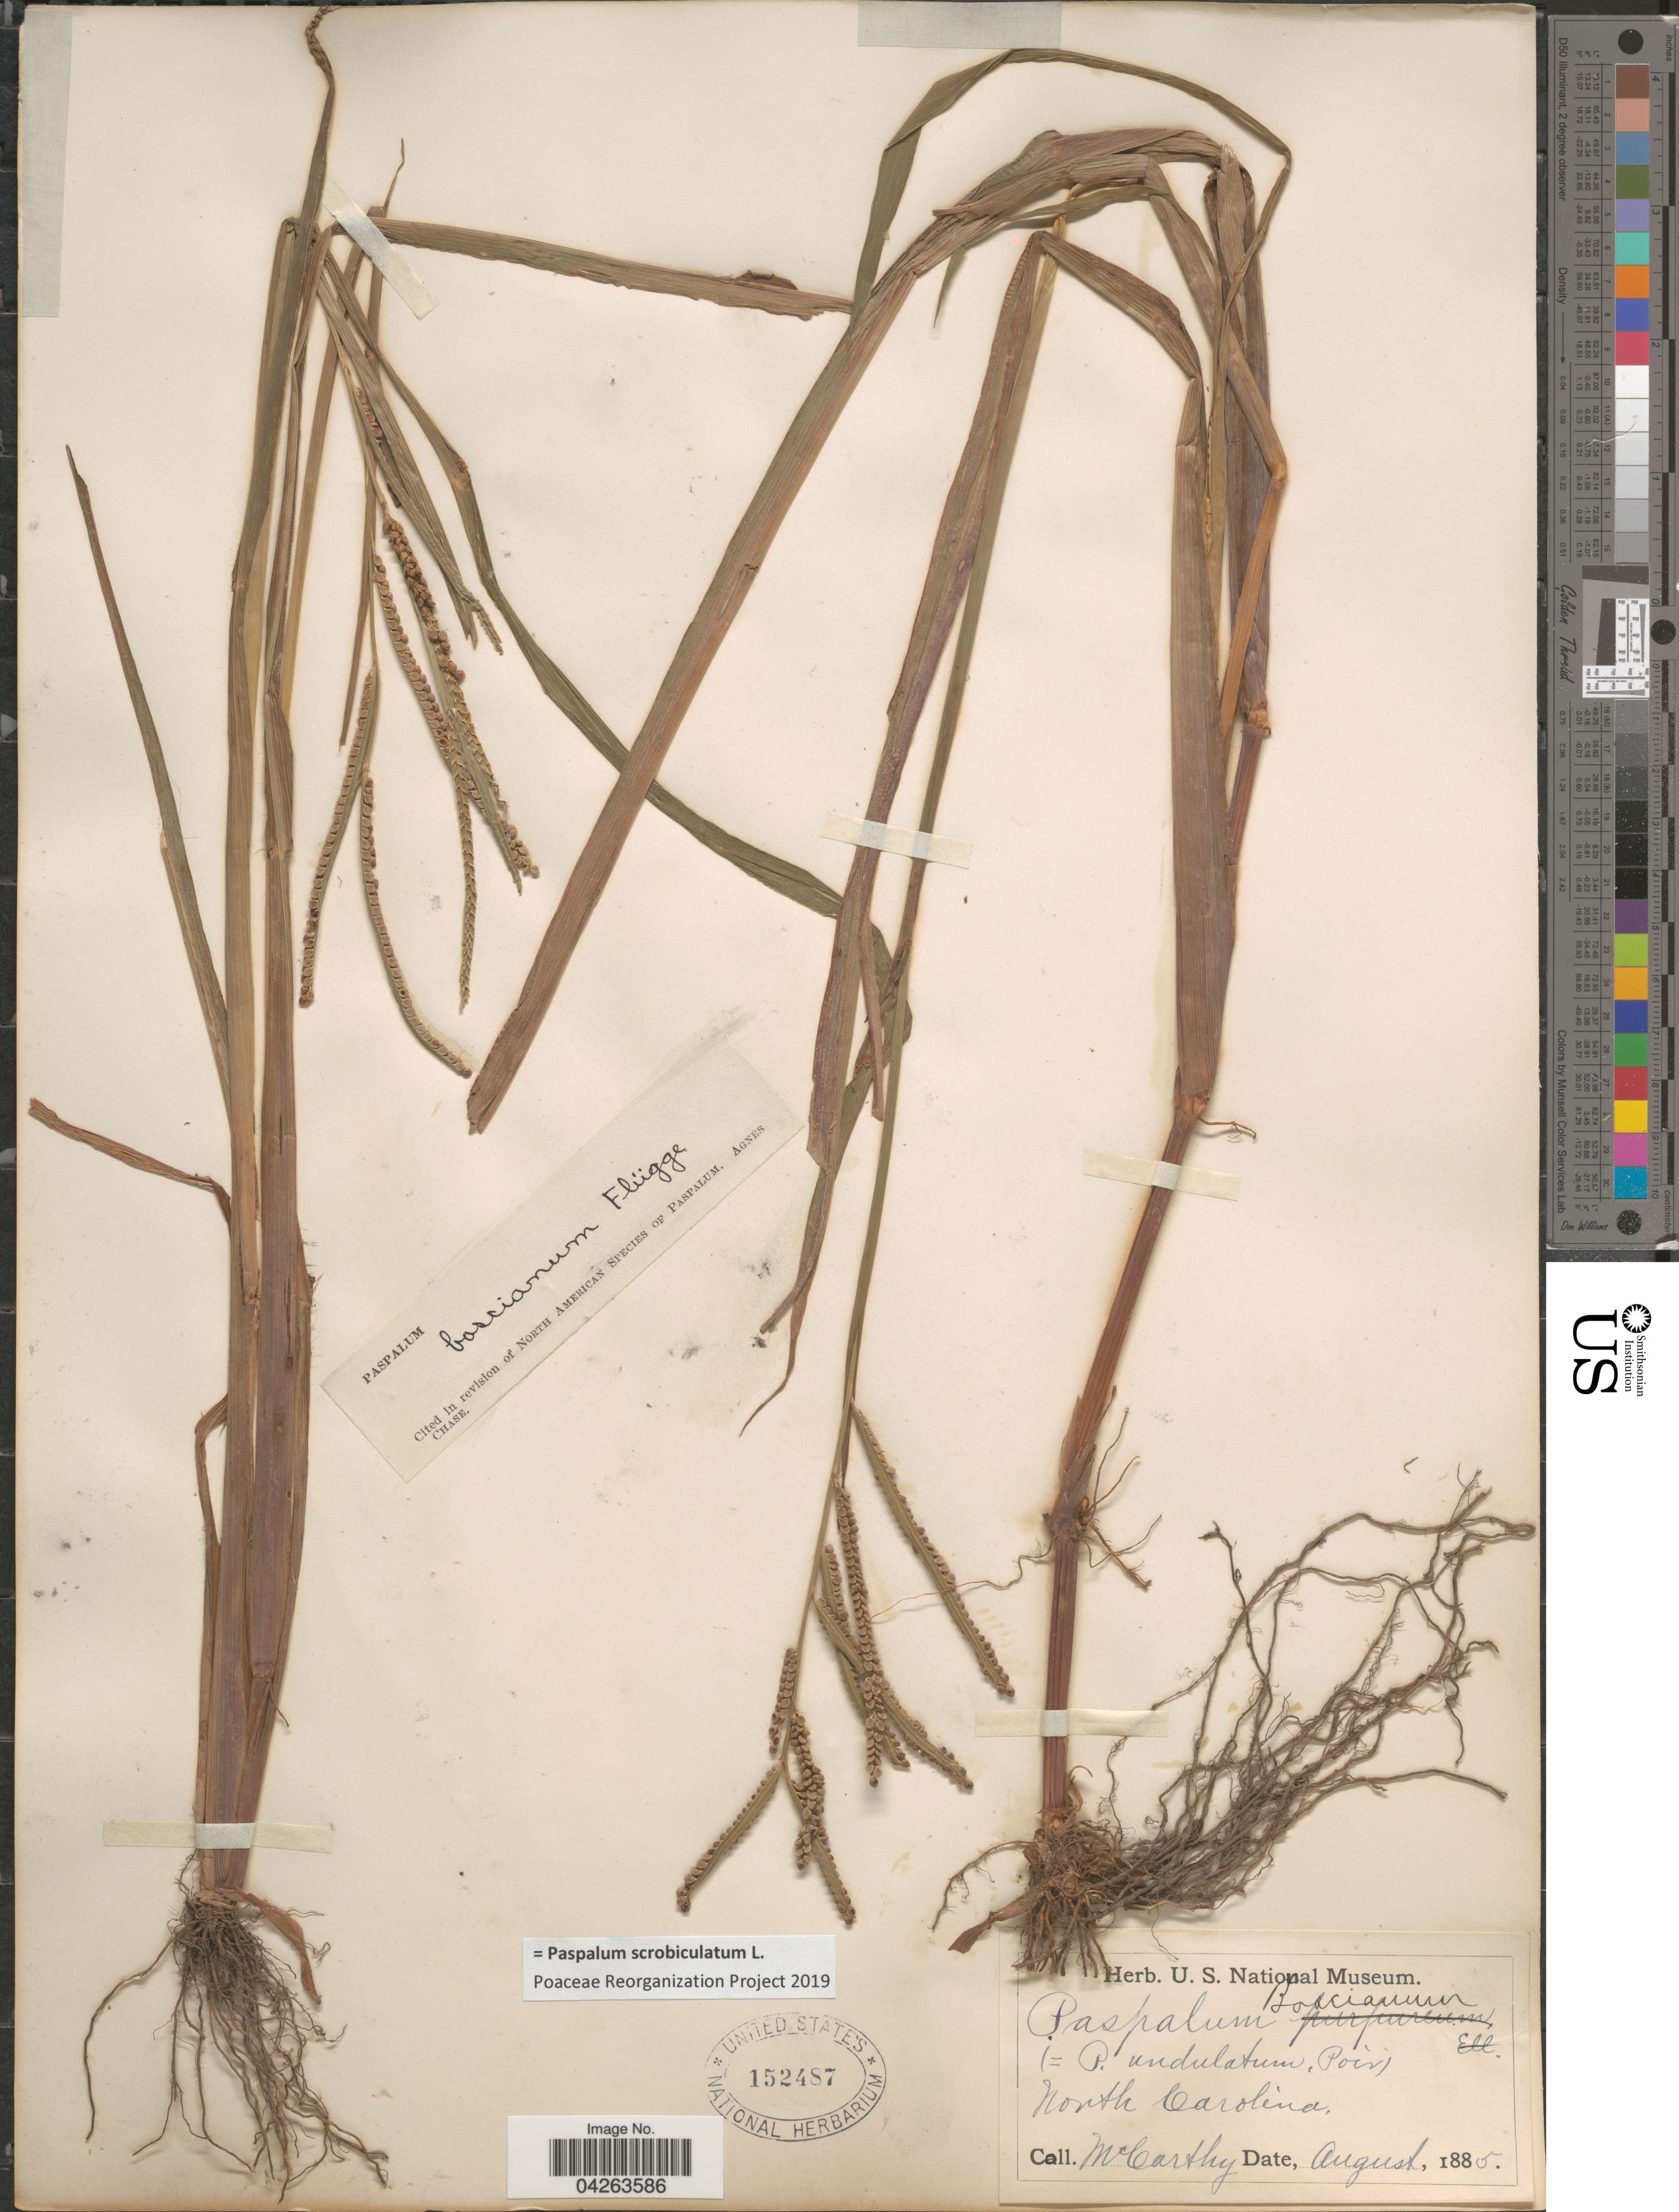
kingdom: Plantae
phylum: Tracheophyta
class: Liliopsida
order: Poales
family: Poaceae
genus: Paspalum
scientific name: Paspalum scrobiculatum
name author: L.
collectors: -- McCarthy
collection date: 1885-08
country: United States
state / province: North Carolina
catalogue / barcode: US 152487